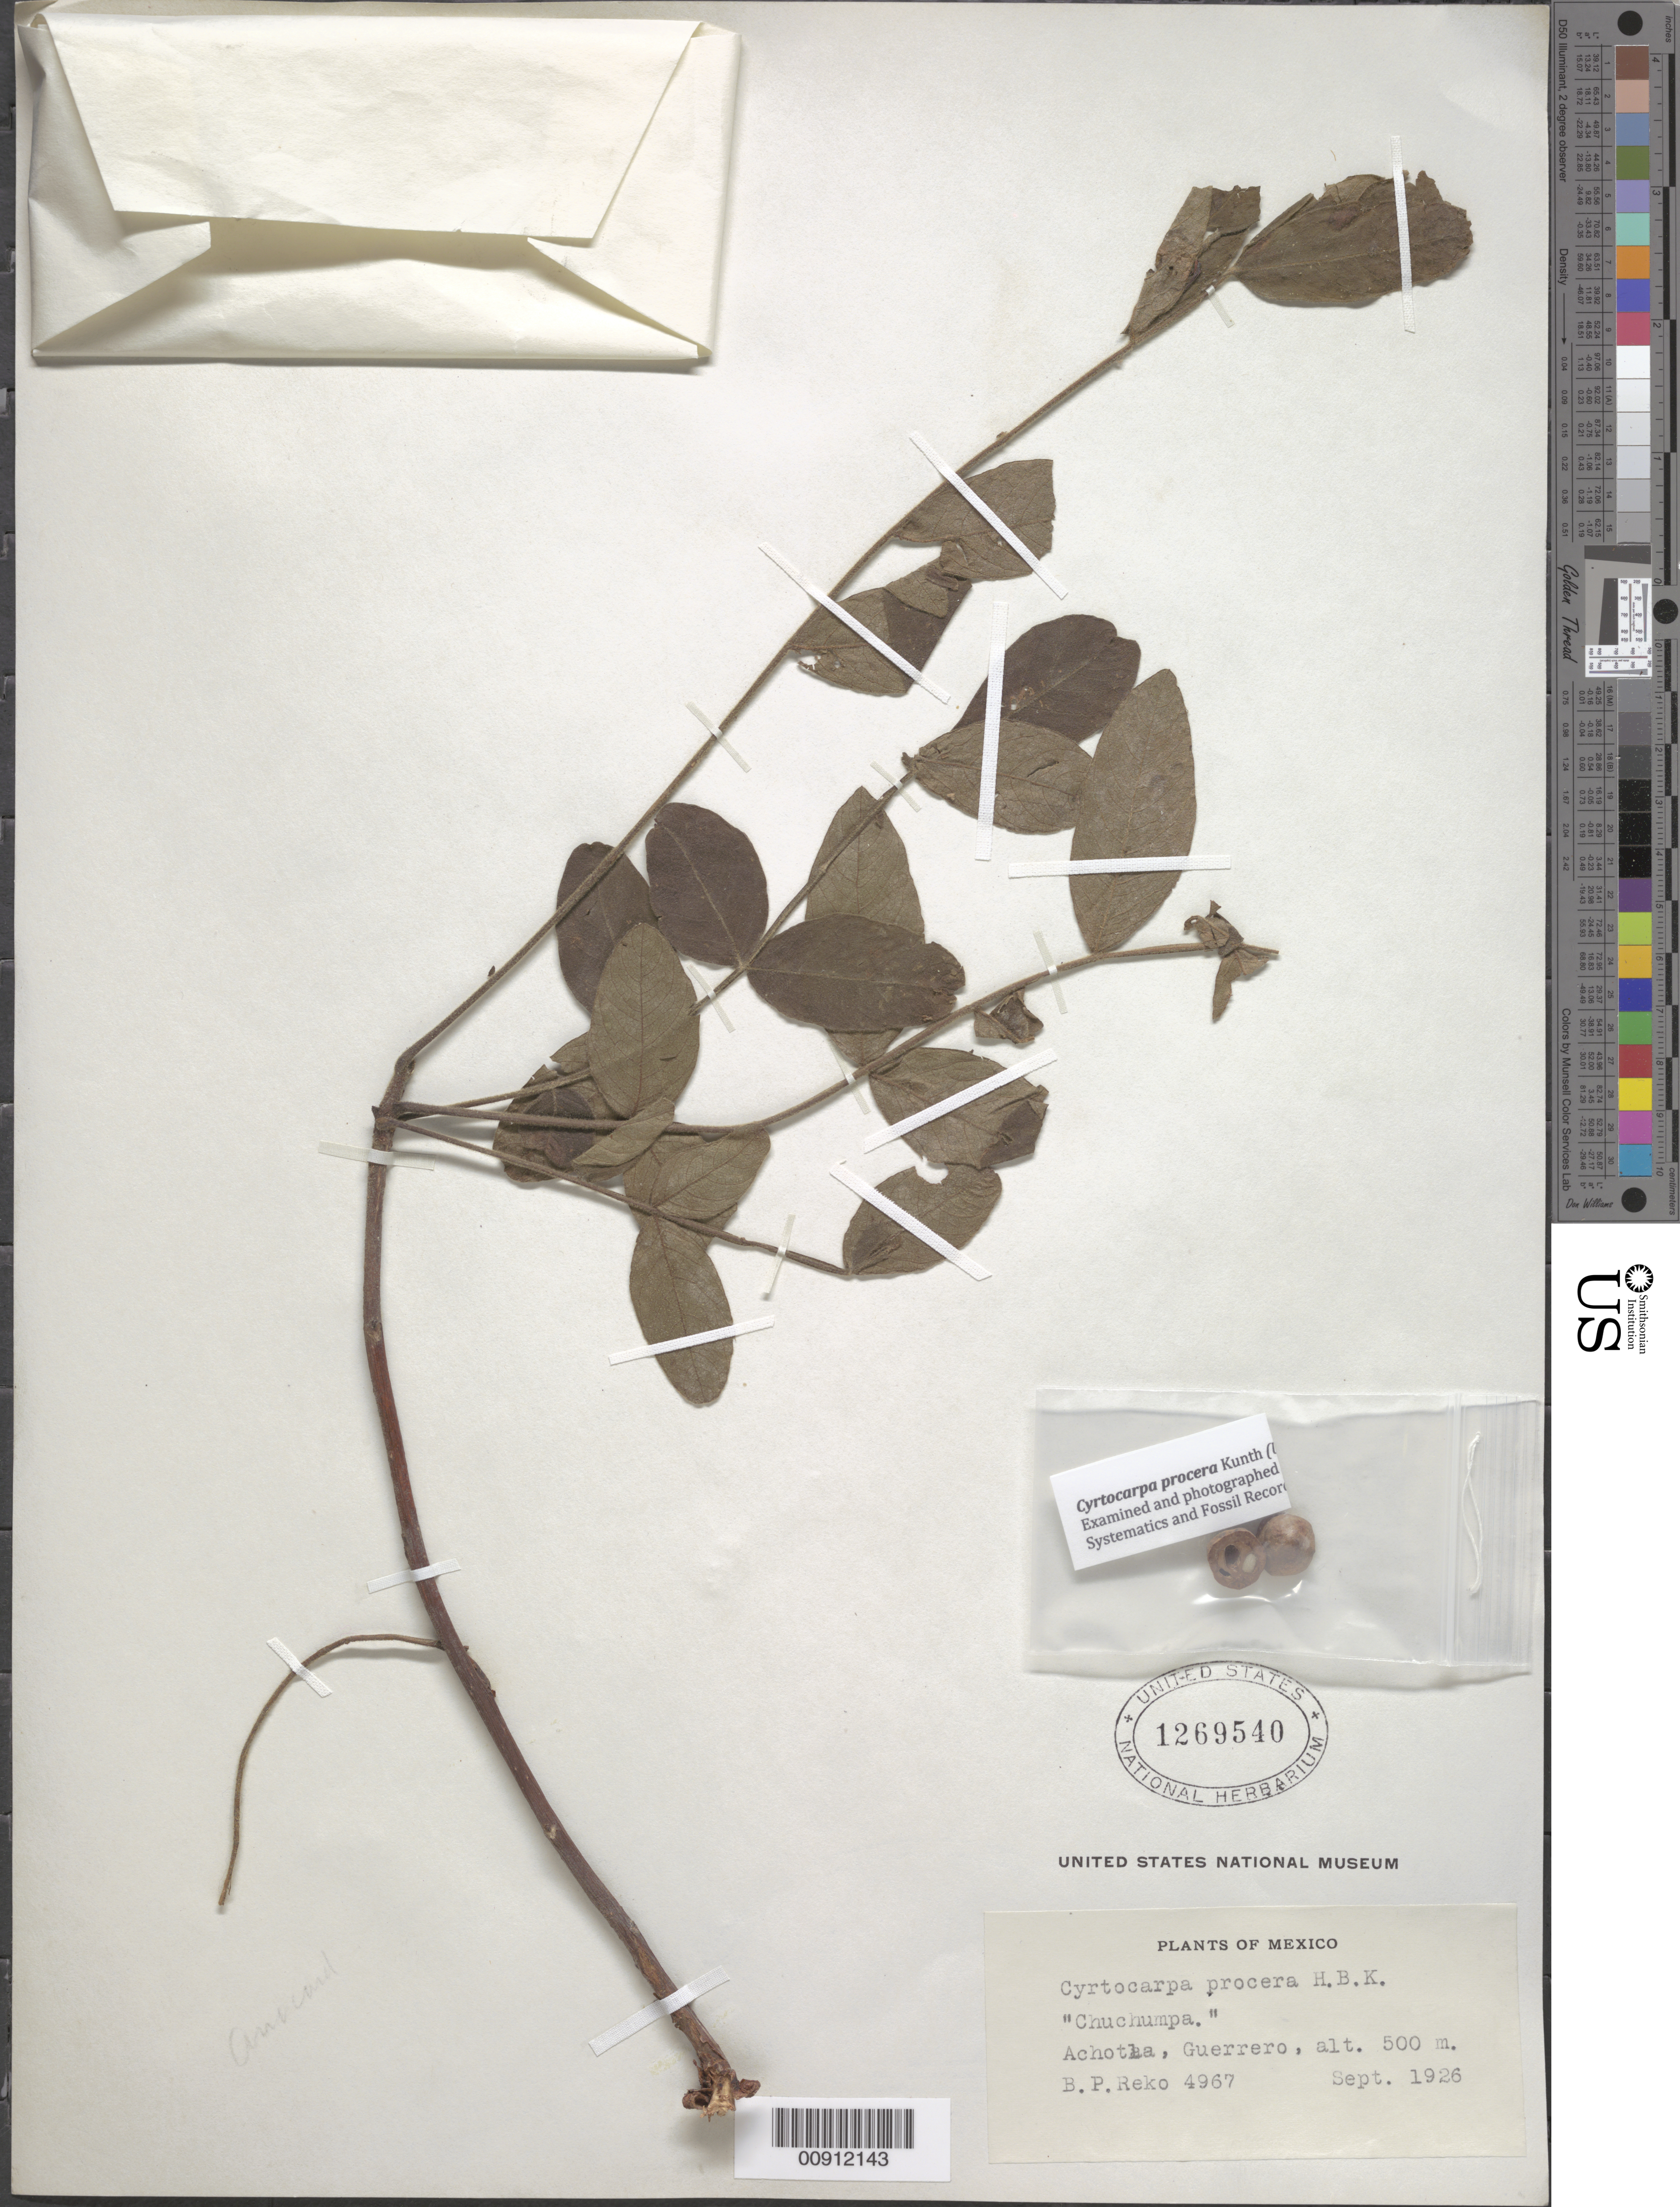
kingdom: Plantae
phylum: Tracheophyta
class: Magnoliopsida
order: Sapindales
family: Anacardiaceae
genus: Cyrtocarpa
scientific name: Cyrtocarpa procera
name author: Kunth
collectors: B. P. Reko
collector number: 4967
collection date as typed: Sep 1926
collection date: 1926-09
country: Mexico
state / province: Guerrero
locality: Achotla, Guerrero.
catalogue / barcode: US 1269540